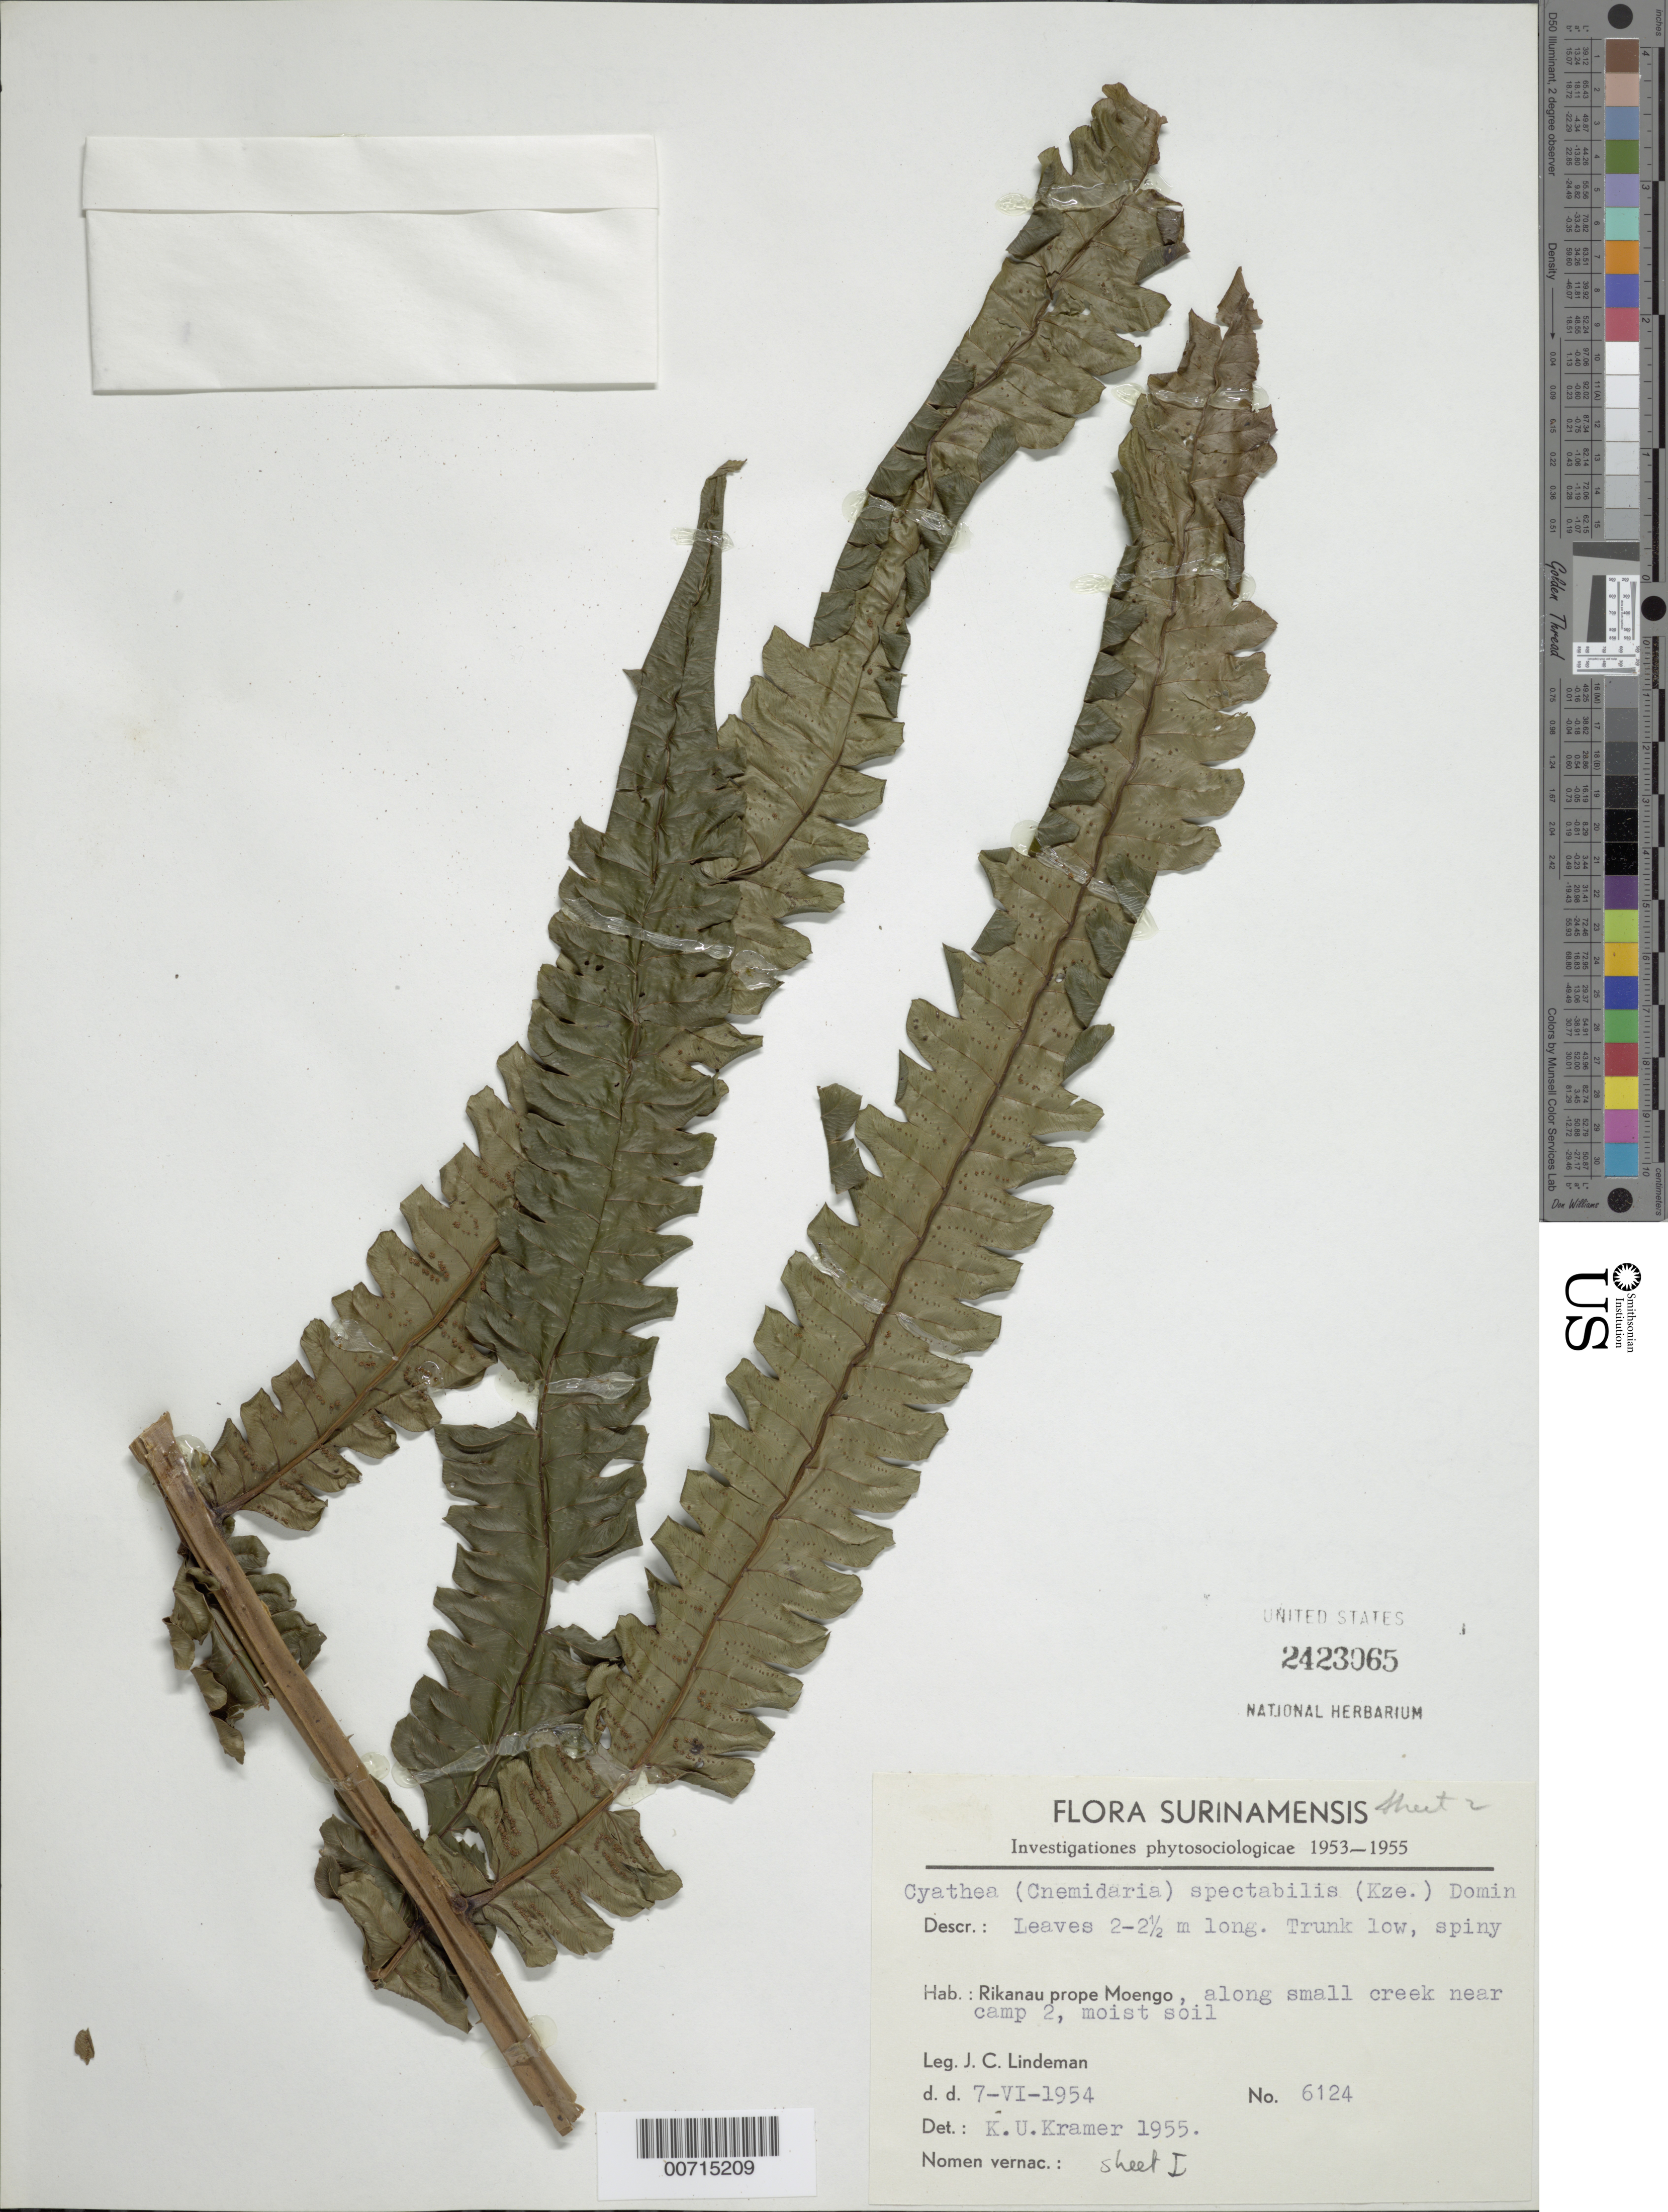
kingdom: Plantae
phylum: Tracheophyta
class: Polypodiopsida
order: Cyatheales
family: Cyatheaceae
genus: Cyathea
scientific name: Cyathea spectabilis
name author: (Kunze) Domin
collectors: J. C. Lindeman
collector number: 6124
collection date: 1954-06-07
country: Suriname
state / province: Marowijne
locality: Rikanau prope Moengo, along small creek near Camp 2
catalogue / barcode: US 2423065